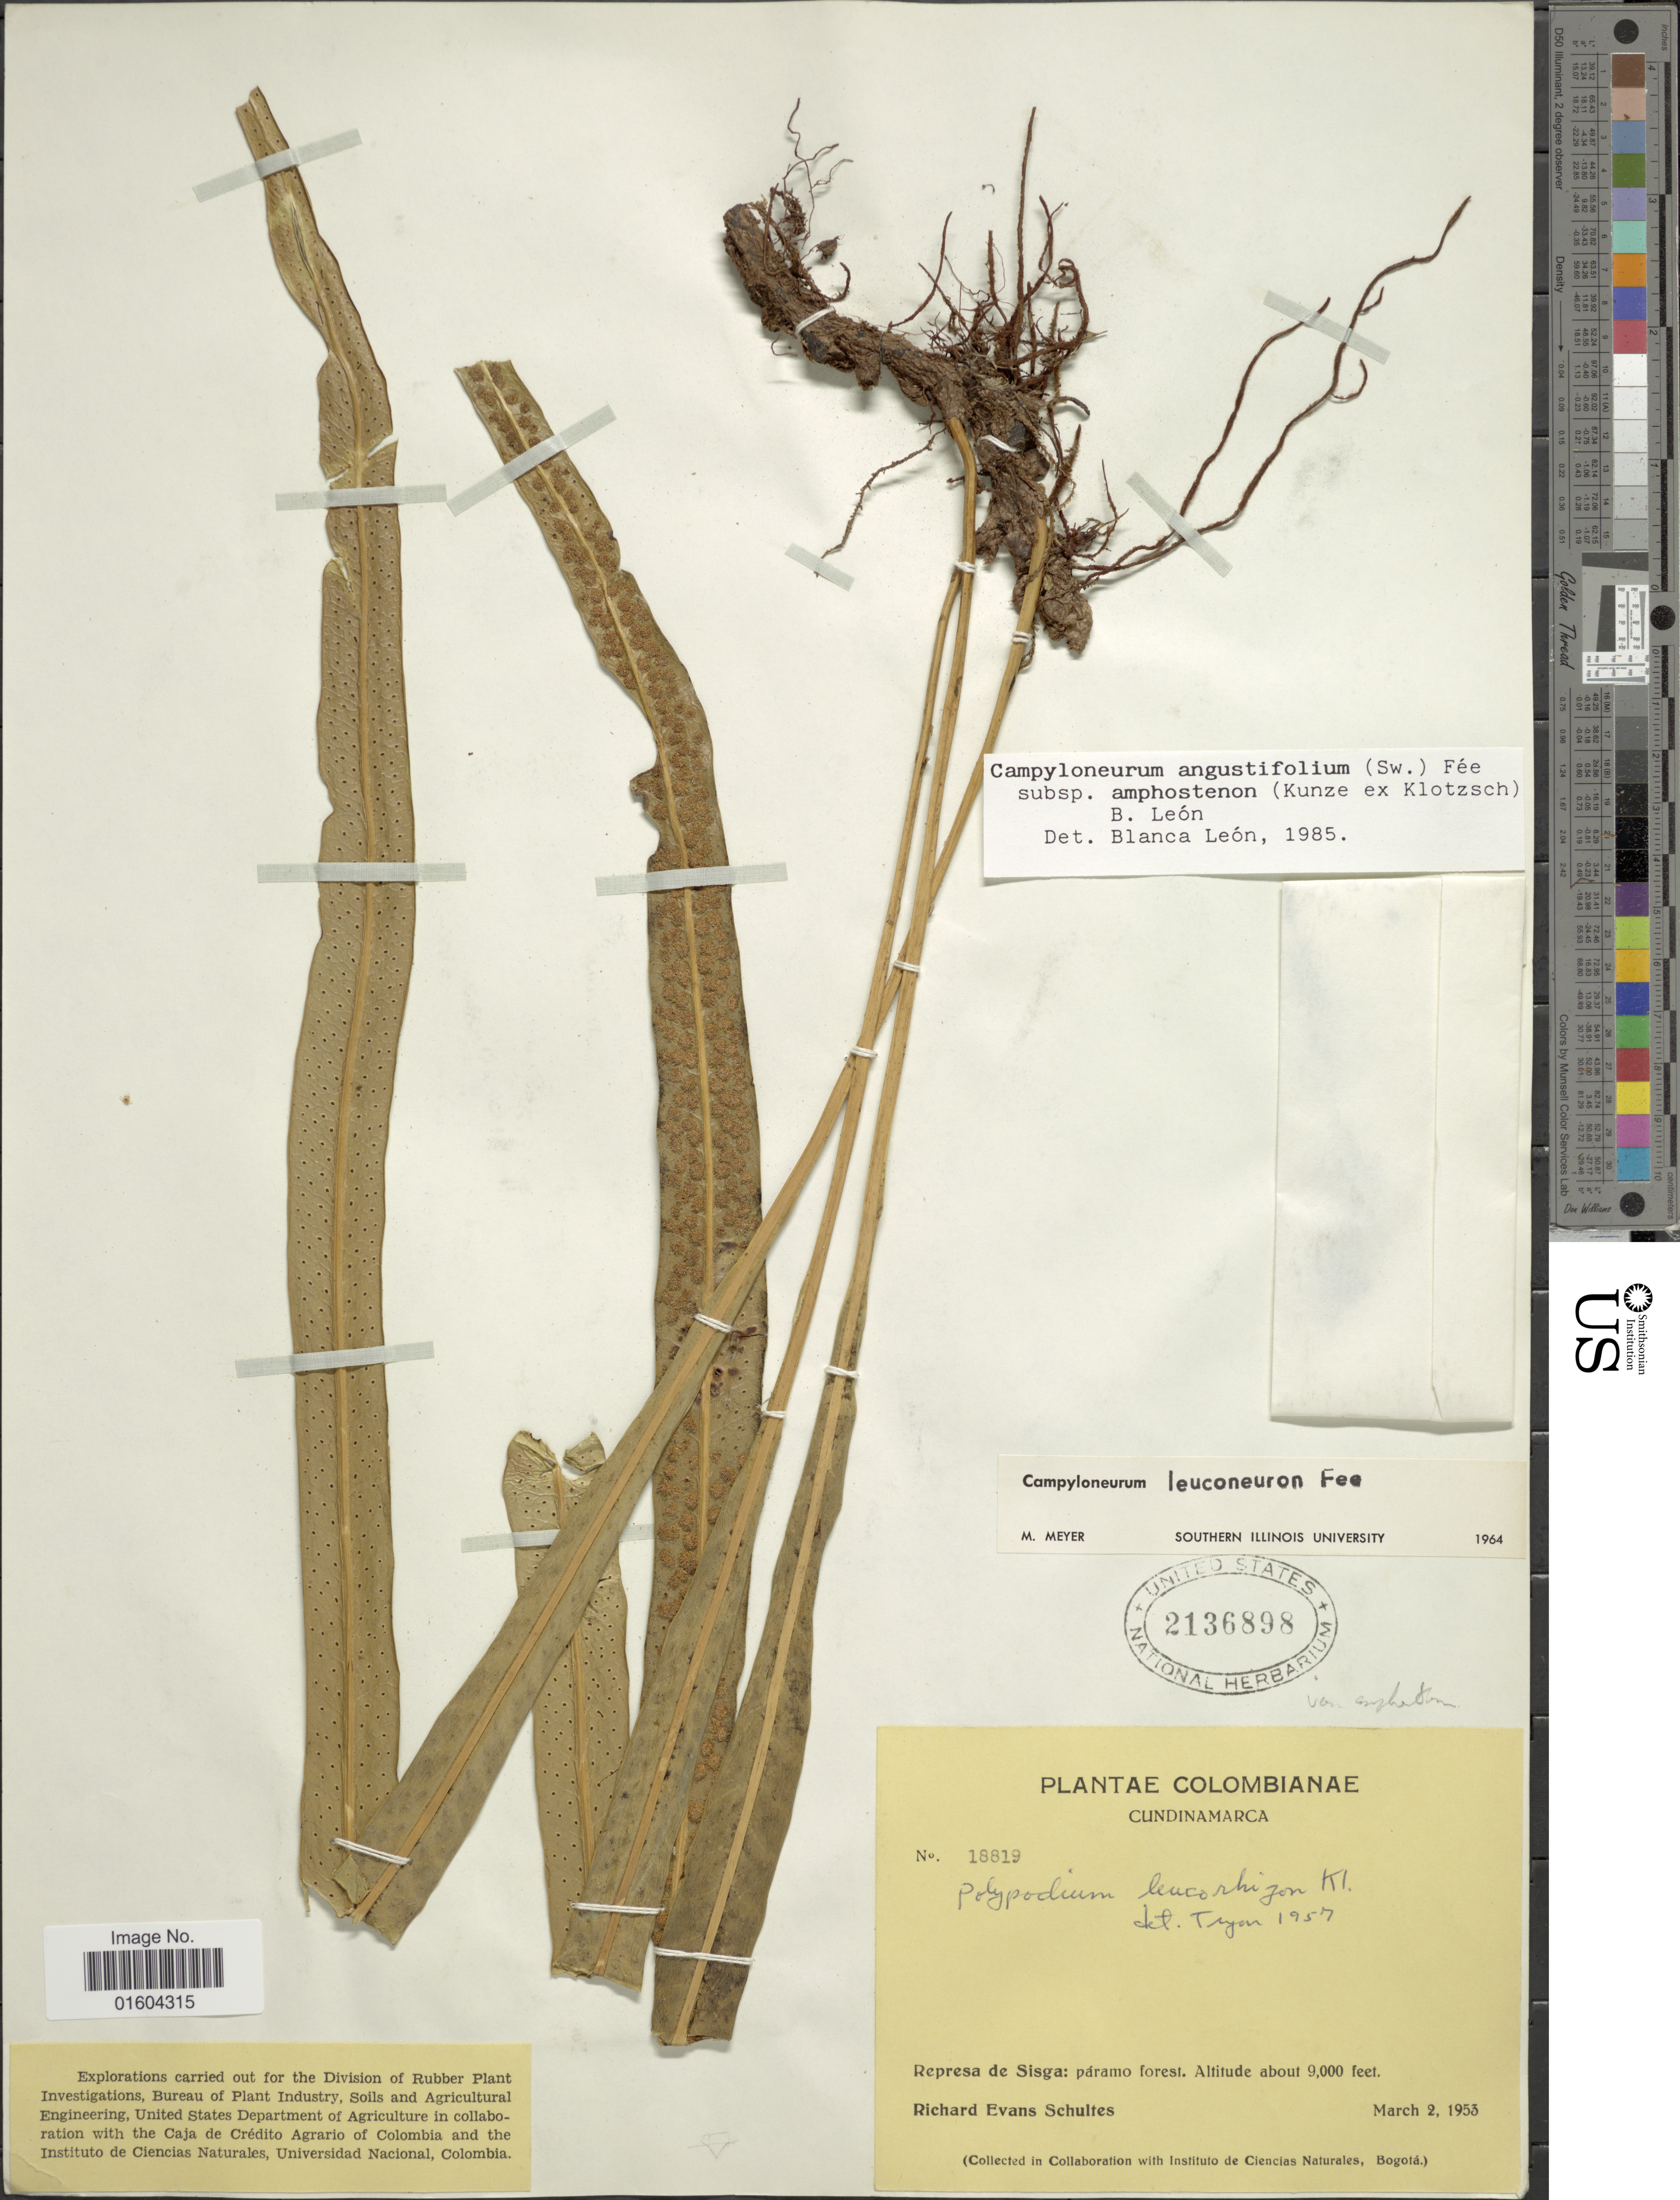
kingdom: Plantae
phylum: Tracheophyta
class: Polypodiopsida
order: Polypodiales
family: Polypodiaceae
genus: Campyloneurum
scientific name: Campyloneurum densifolium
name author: (Hieron.) Lellinger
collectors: R. E. Schultes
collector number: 18819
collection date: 1953-03-02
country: Colombia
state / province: Cundinamarca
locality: Colombianae. Cundinamarca, Repres de Sisga: Paramo forest.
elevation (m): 2743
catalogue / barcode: US 2136898